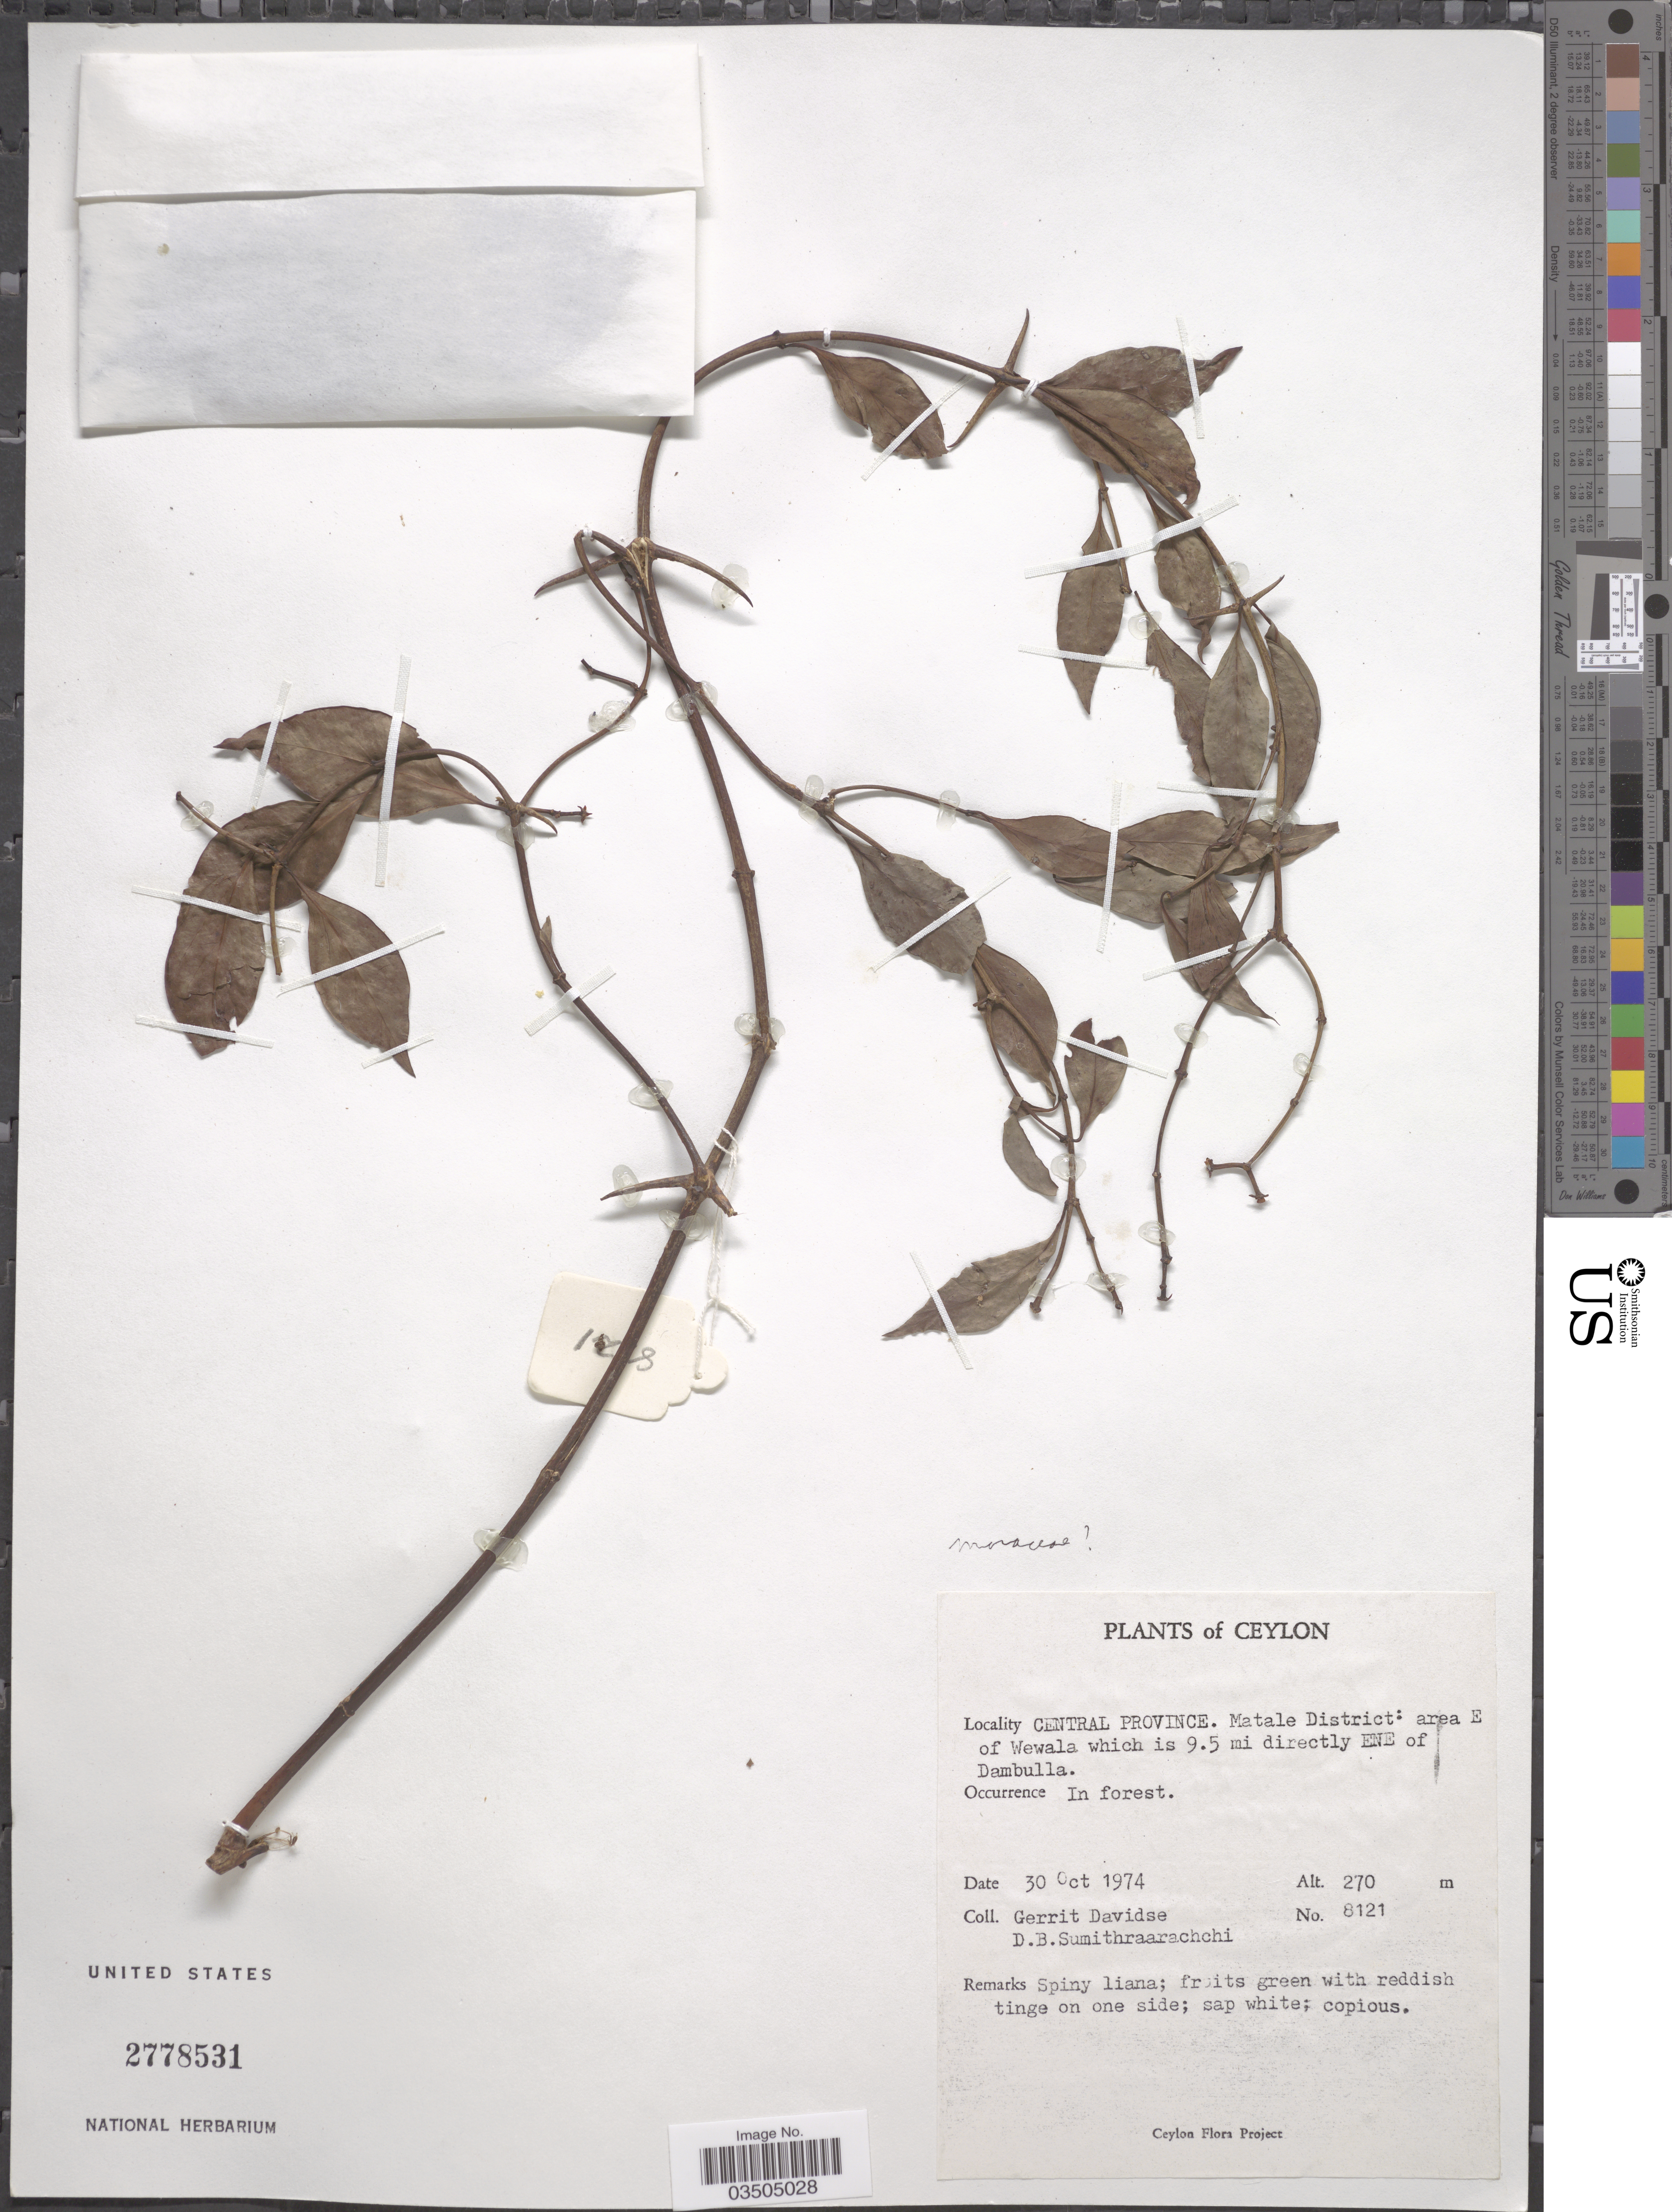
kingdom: Plantae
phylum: Tracheophyta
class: Magnoliopsida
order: Proteales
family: Proteaceae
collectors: G. Davidse & D. B. Sumithraarachchi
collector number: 8121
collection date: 1974-10-30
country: Sri Lanka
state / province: Central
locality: Ceylon. Matale District: area E of Wewala which is 9.5 mi directly ENE of Dambulla.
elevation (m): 270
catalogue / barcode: US 2778531